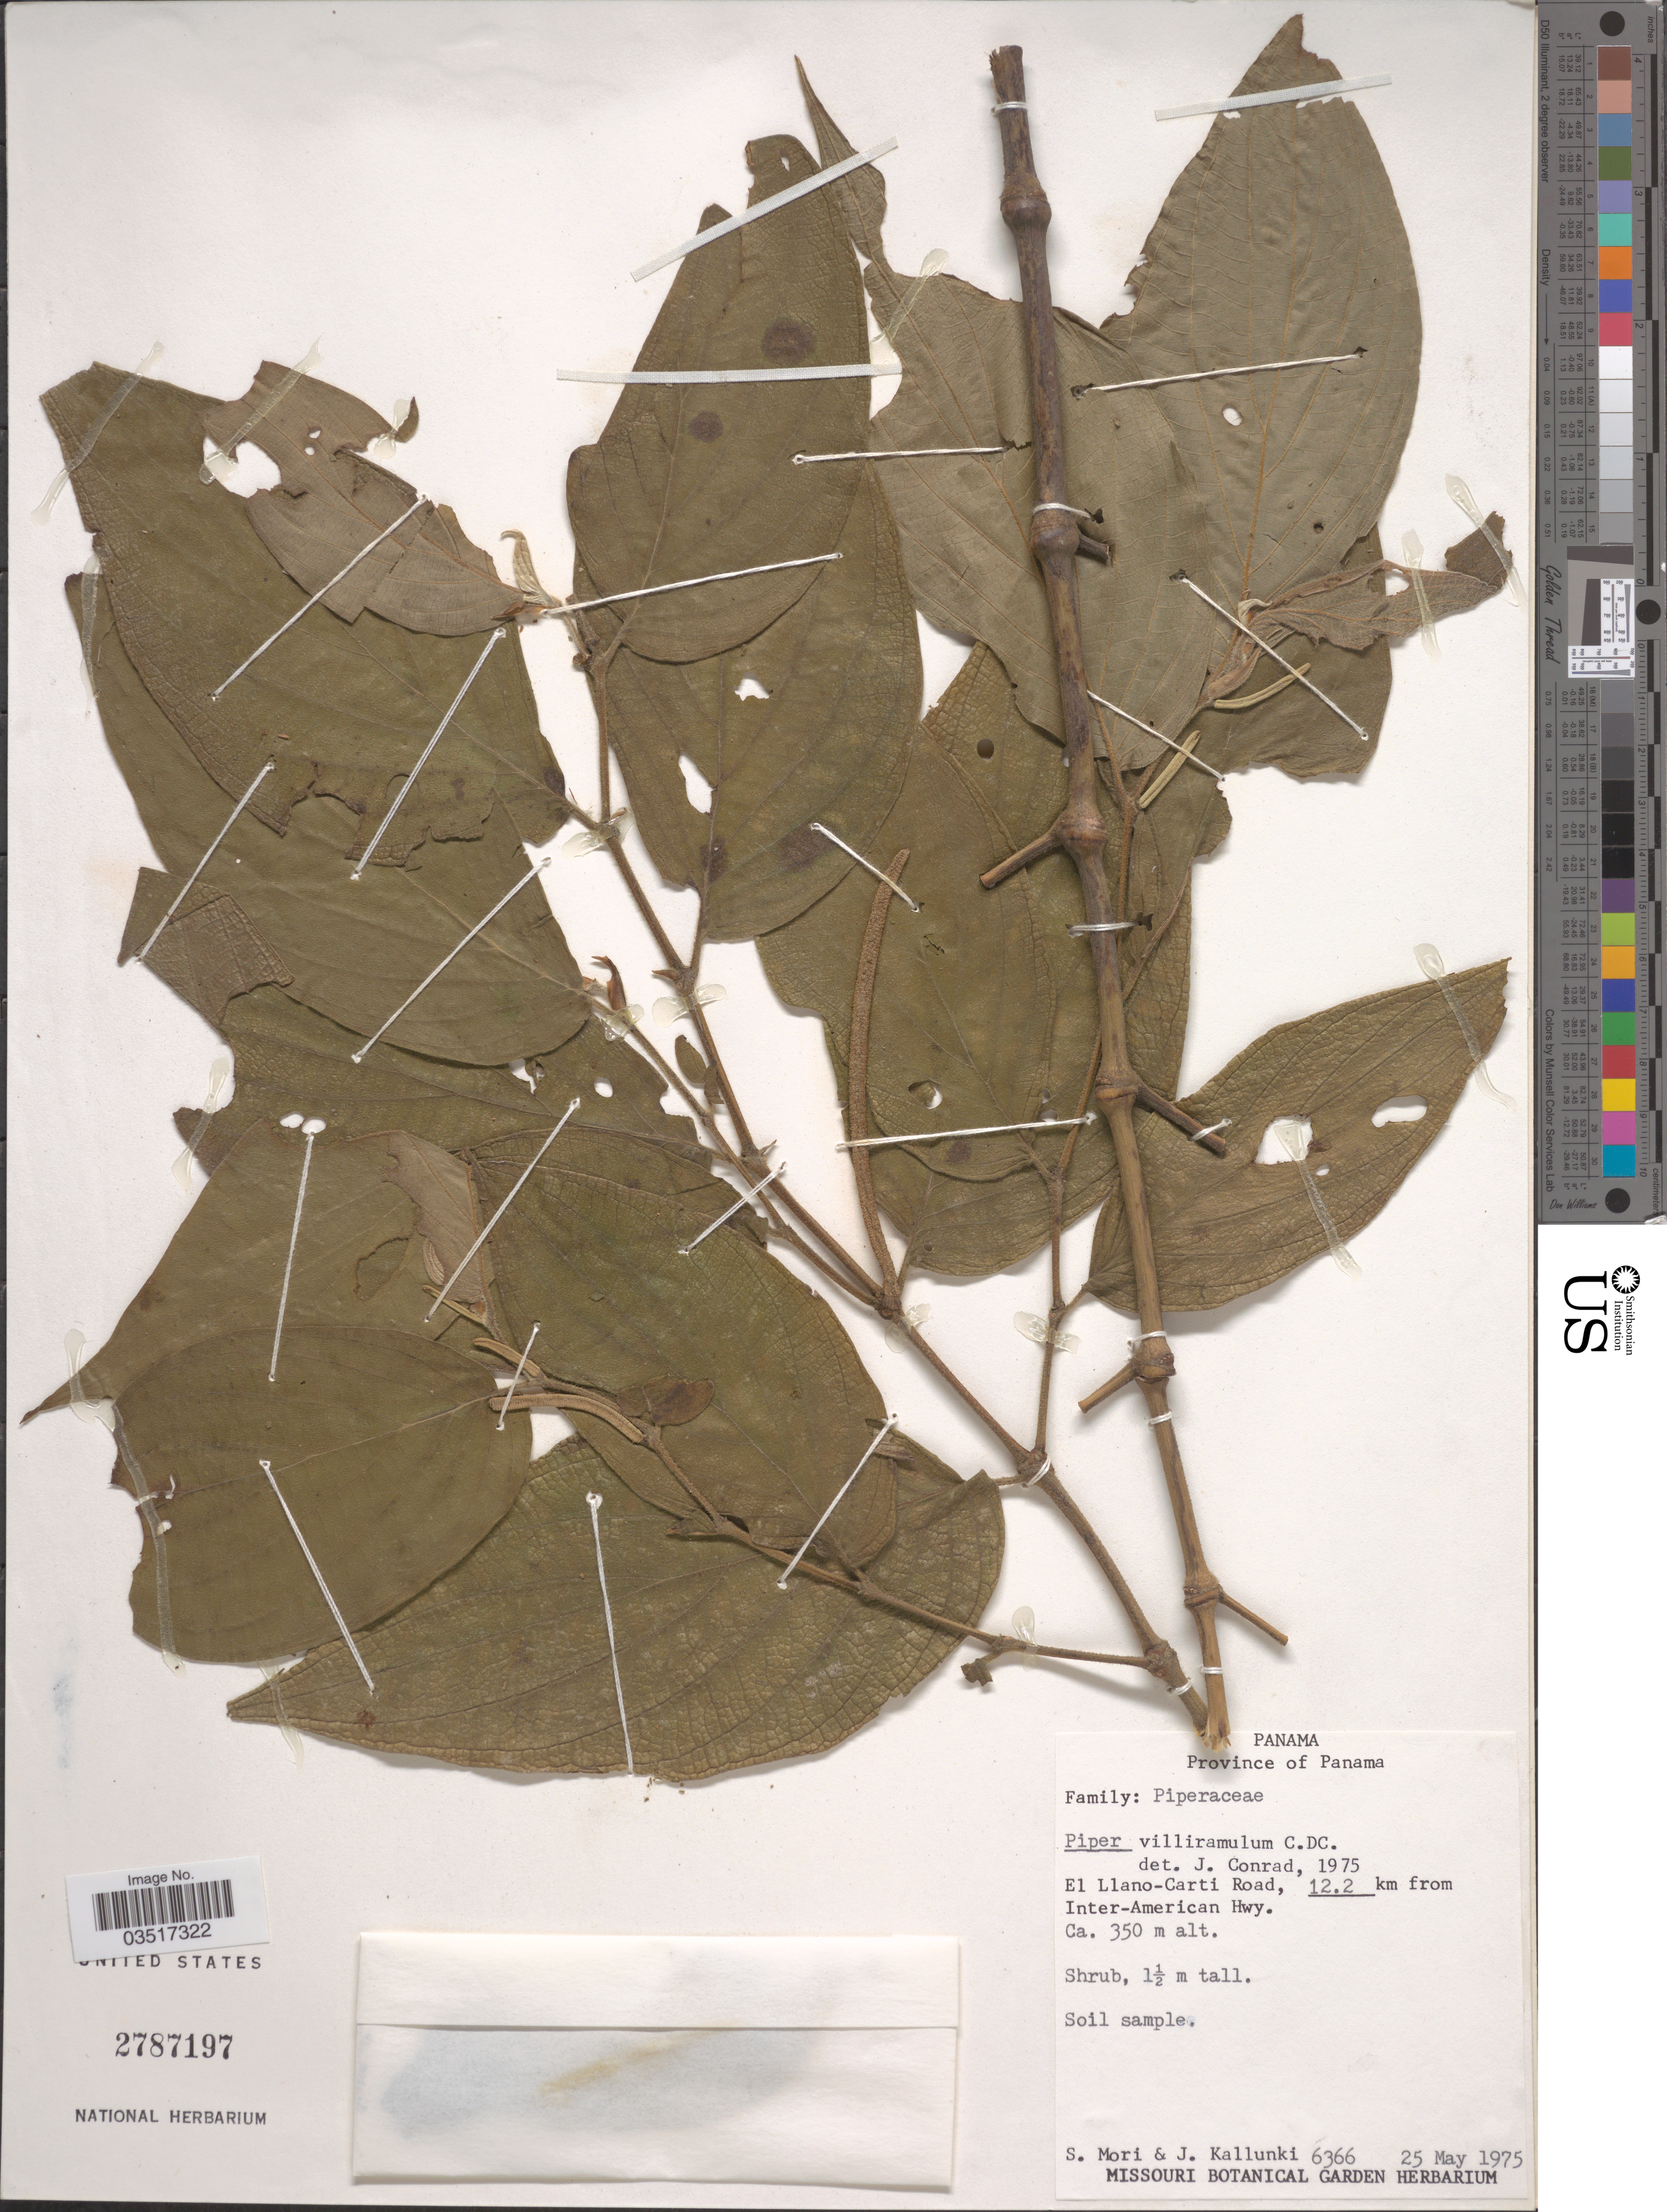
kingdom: Plantae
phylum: Tracheophyta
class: Magnoliopsida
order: Piperales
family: Piperaceae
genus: Piper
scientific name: Piper villiramulum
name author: C. DC.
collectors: S. Mori & J. Kallunki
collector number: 6366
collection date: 1975-05-25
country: Panama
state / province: Panamá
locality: El Llano-Carti Road, 12.2 km from Inter-American Hwy.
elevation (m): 350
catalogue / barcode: US 2787197